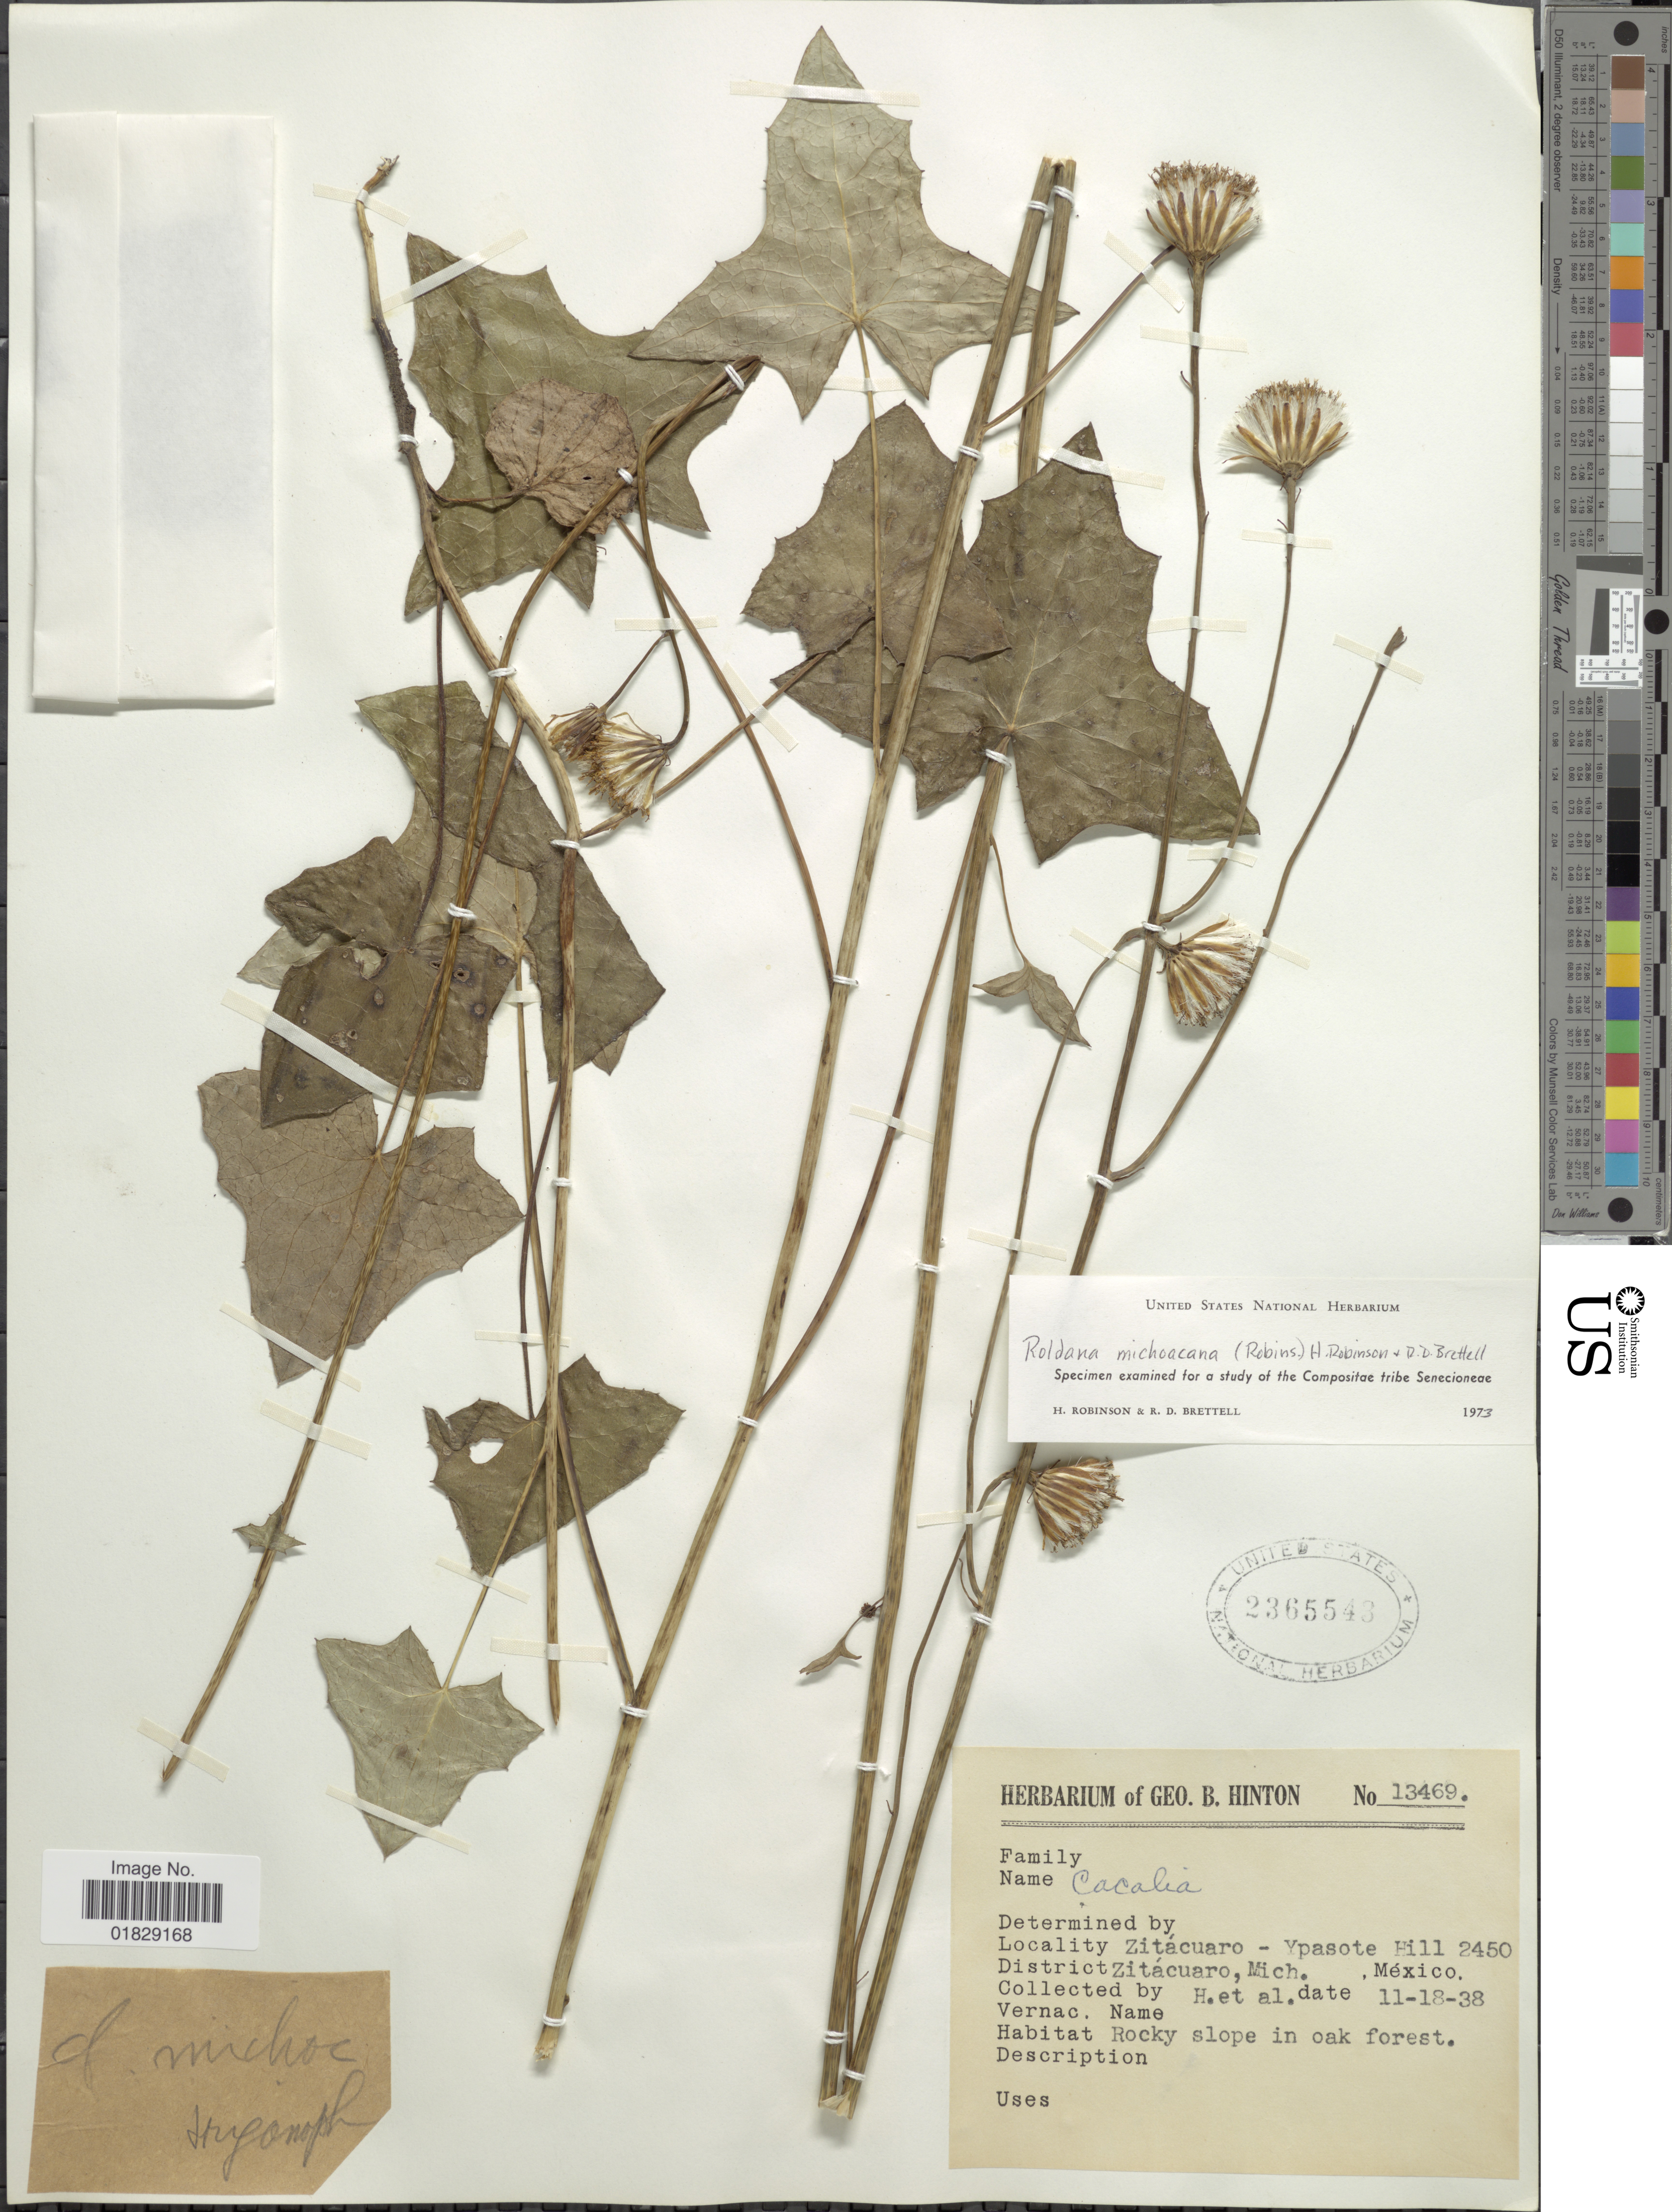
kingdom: Plantae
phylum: Tracheophyta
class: Magnoliopsida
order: Asterales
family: Asteraceae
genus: Roldana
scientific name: Roldana michoacana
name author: (B.L. Rob.) H. Rob. & Brettell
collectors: G. B. Hinton & et al.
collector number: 13469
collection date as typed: Transcribed d/m/y: 18/11/38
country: Mexico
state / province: Michoacán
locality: Zitácuaro - Ypasote Hill. District Zitácuaro, Mich., México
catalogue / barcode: US 2365543